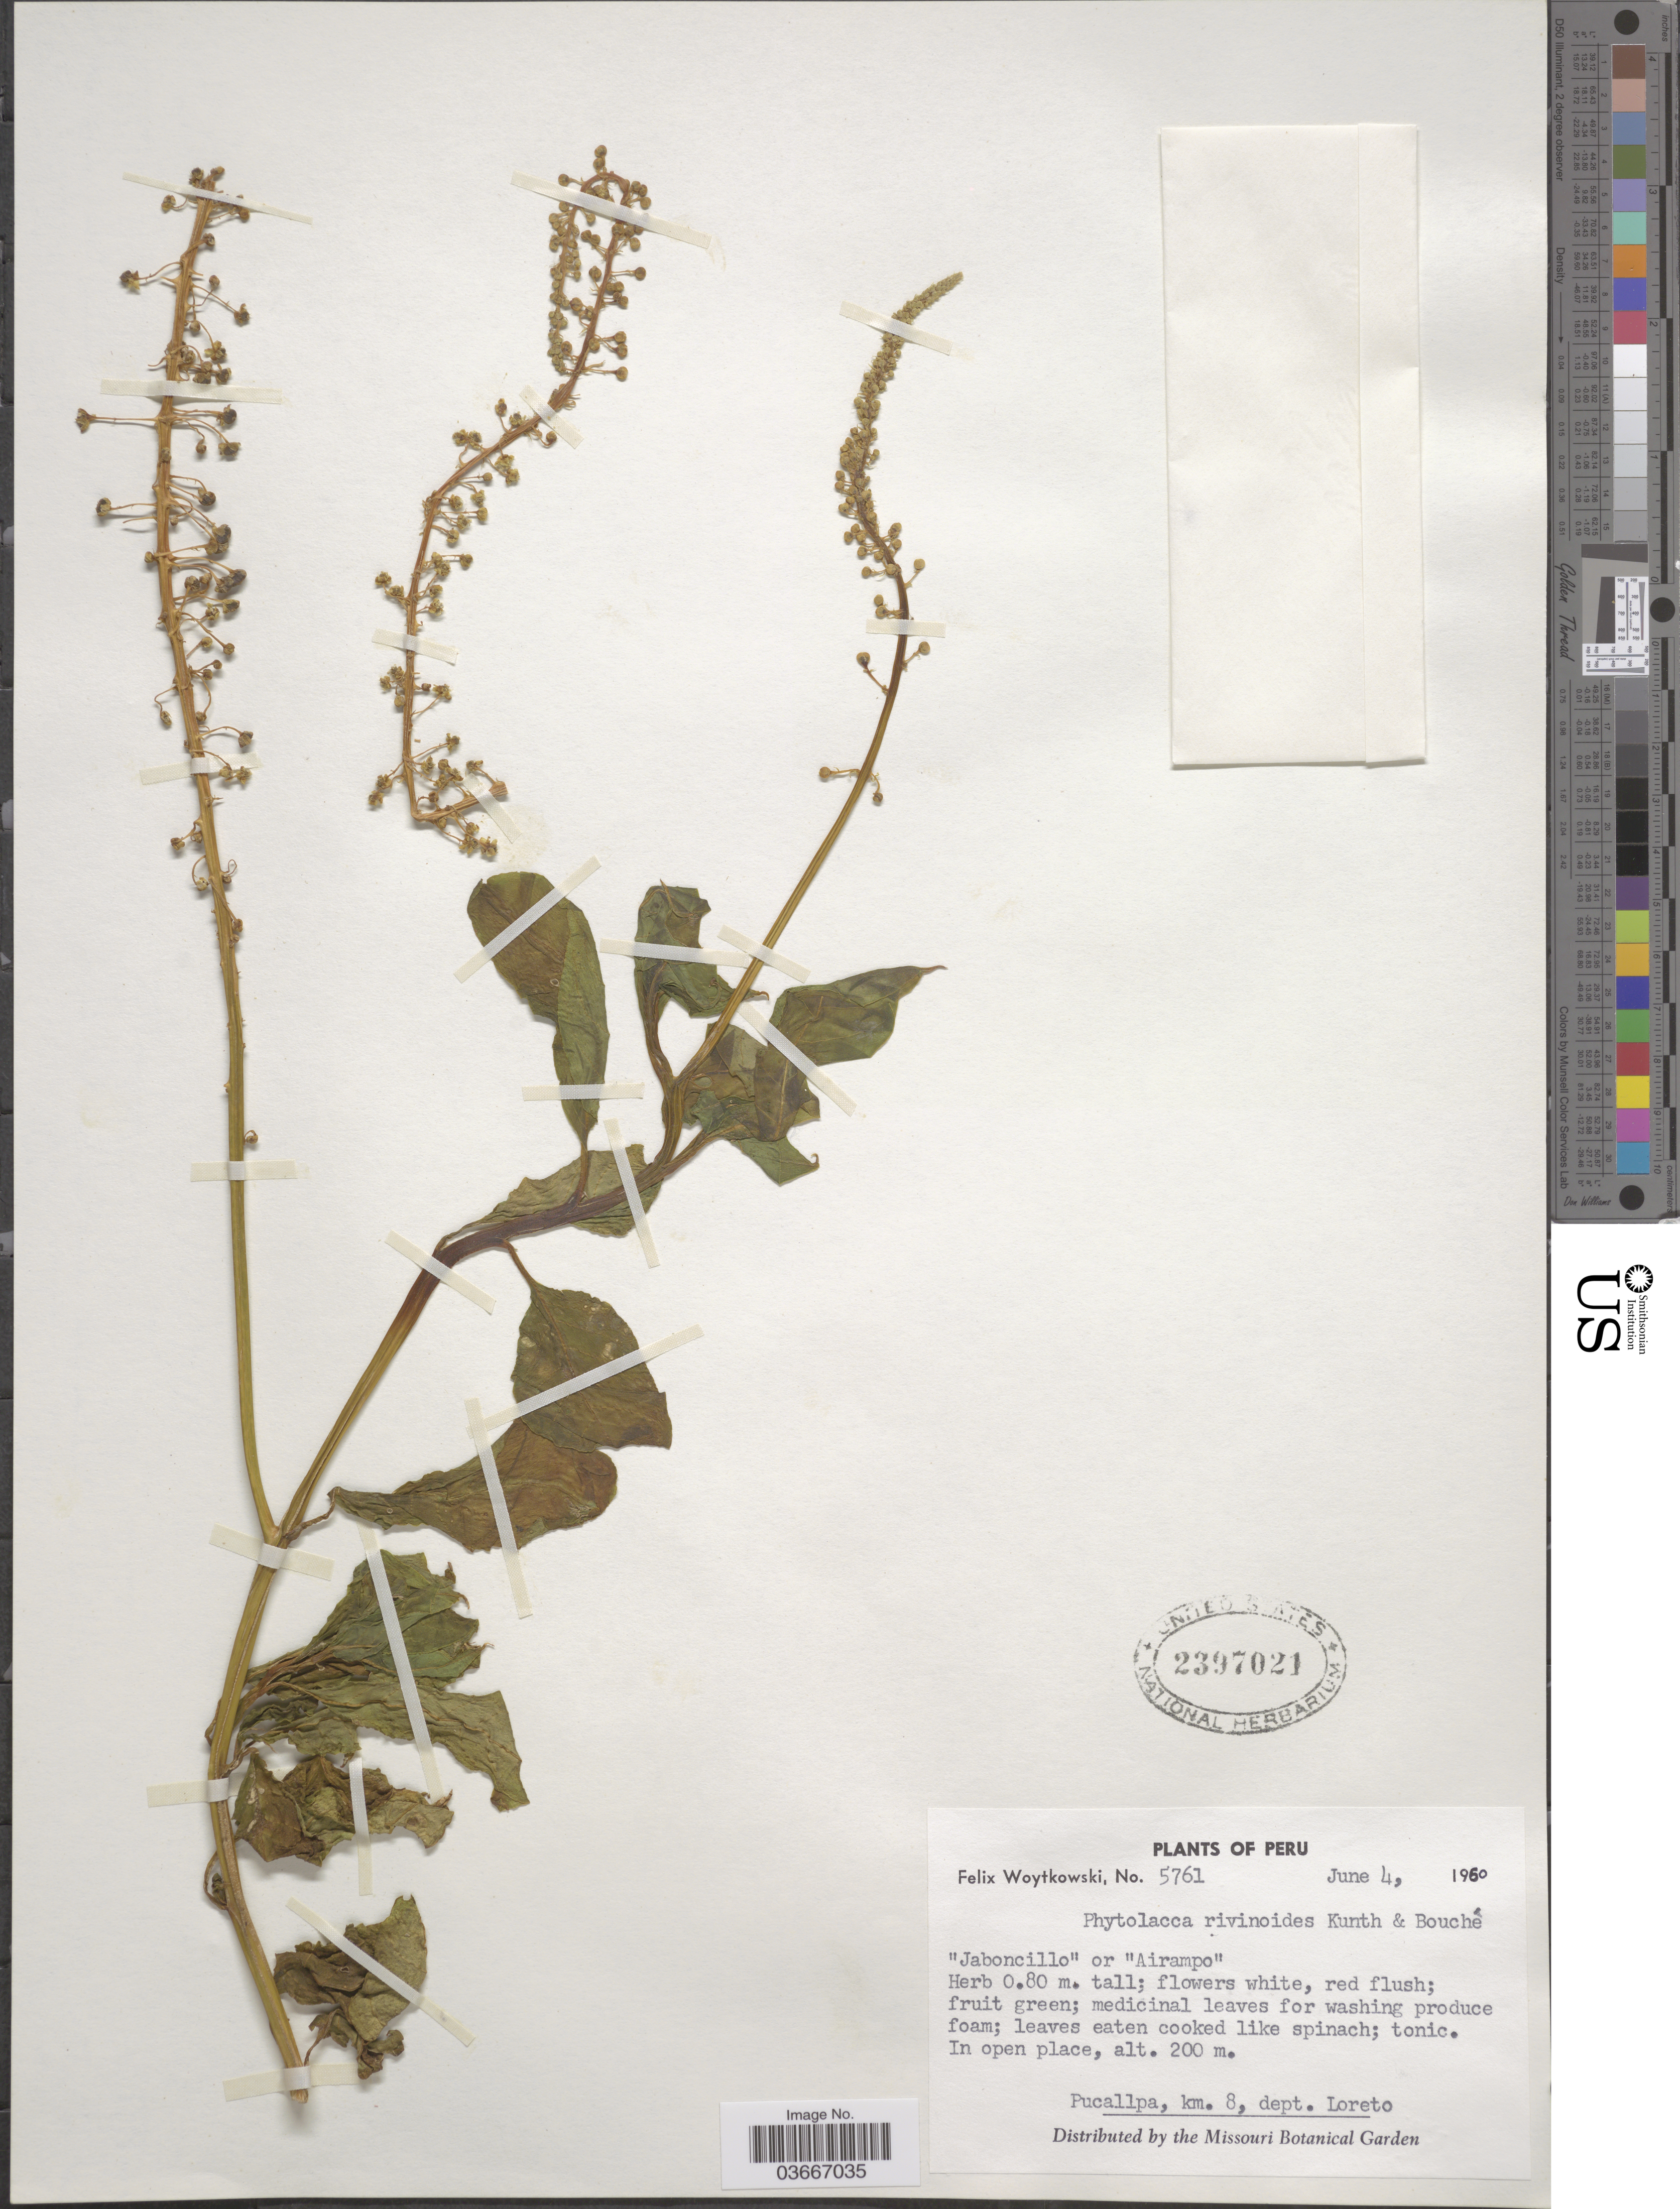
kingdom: Plantae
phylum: Tracheophyta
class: Magnoliopsida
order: Caryophyllales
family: Phytolaccaceae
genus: Phytolacca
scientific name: Phytolacca rivinoides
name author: Kunth & C.D. Bouché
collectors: F. Woytkowski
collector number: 5761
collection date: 1960-06-04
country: Peru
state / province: Loreto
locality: In open place, Pucallpa, km. 8, dept. Loreto.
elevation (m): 200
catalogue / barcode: US 2397021